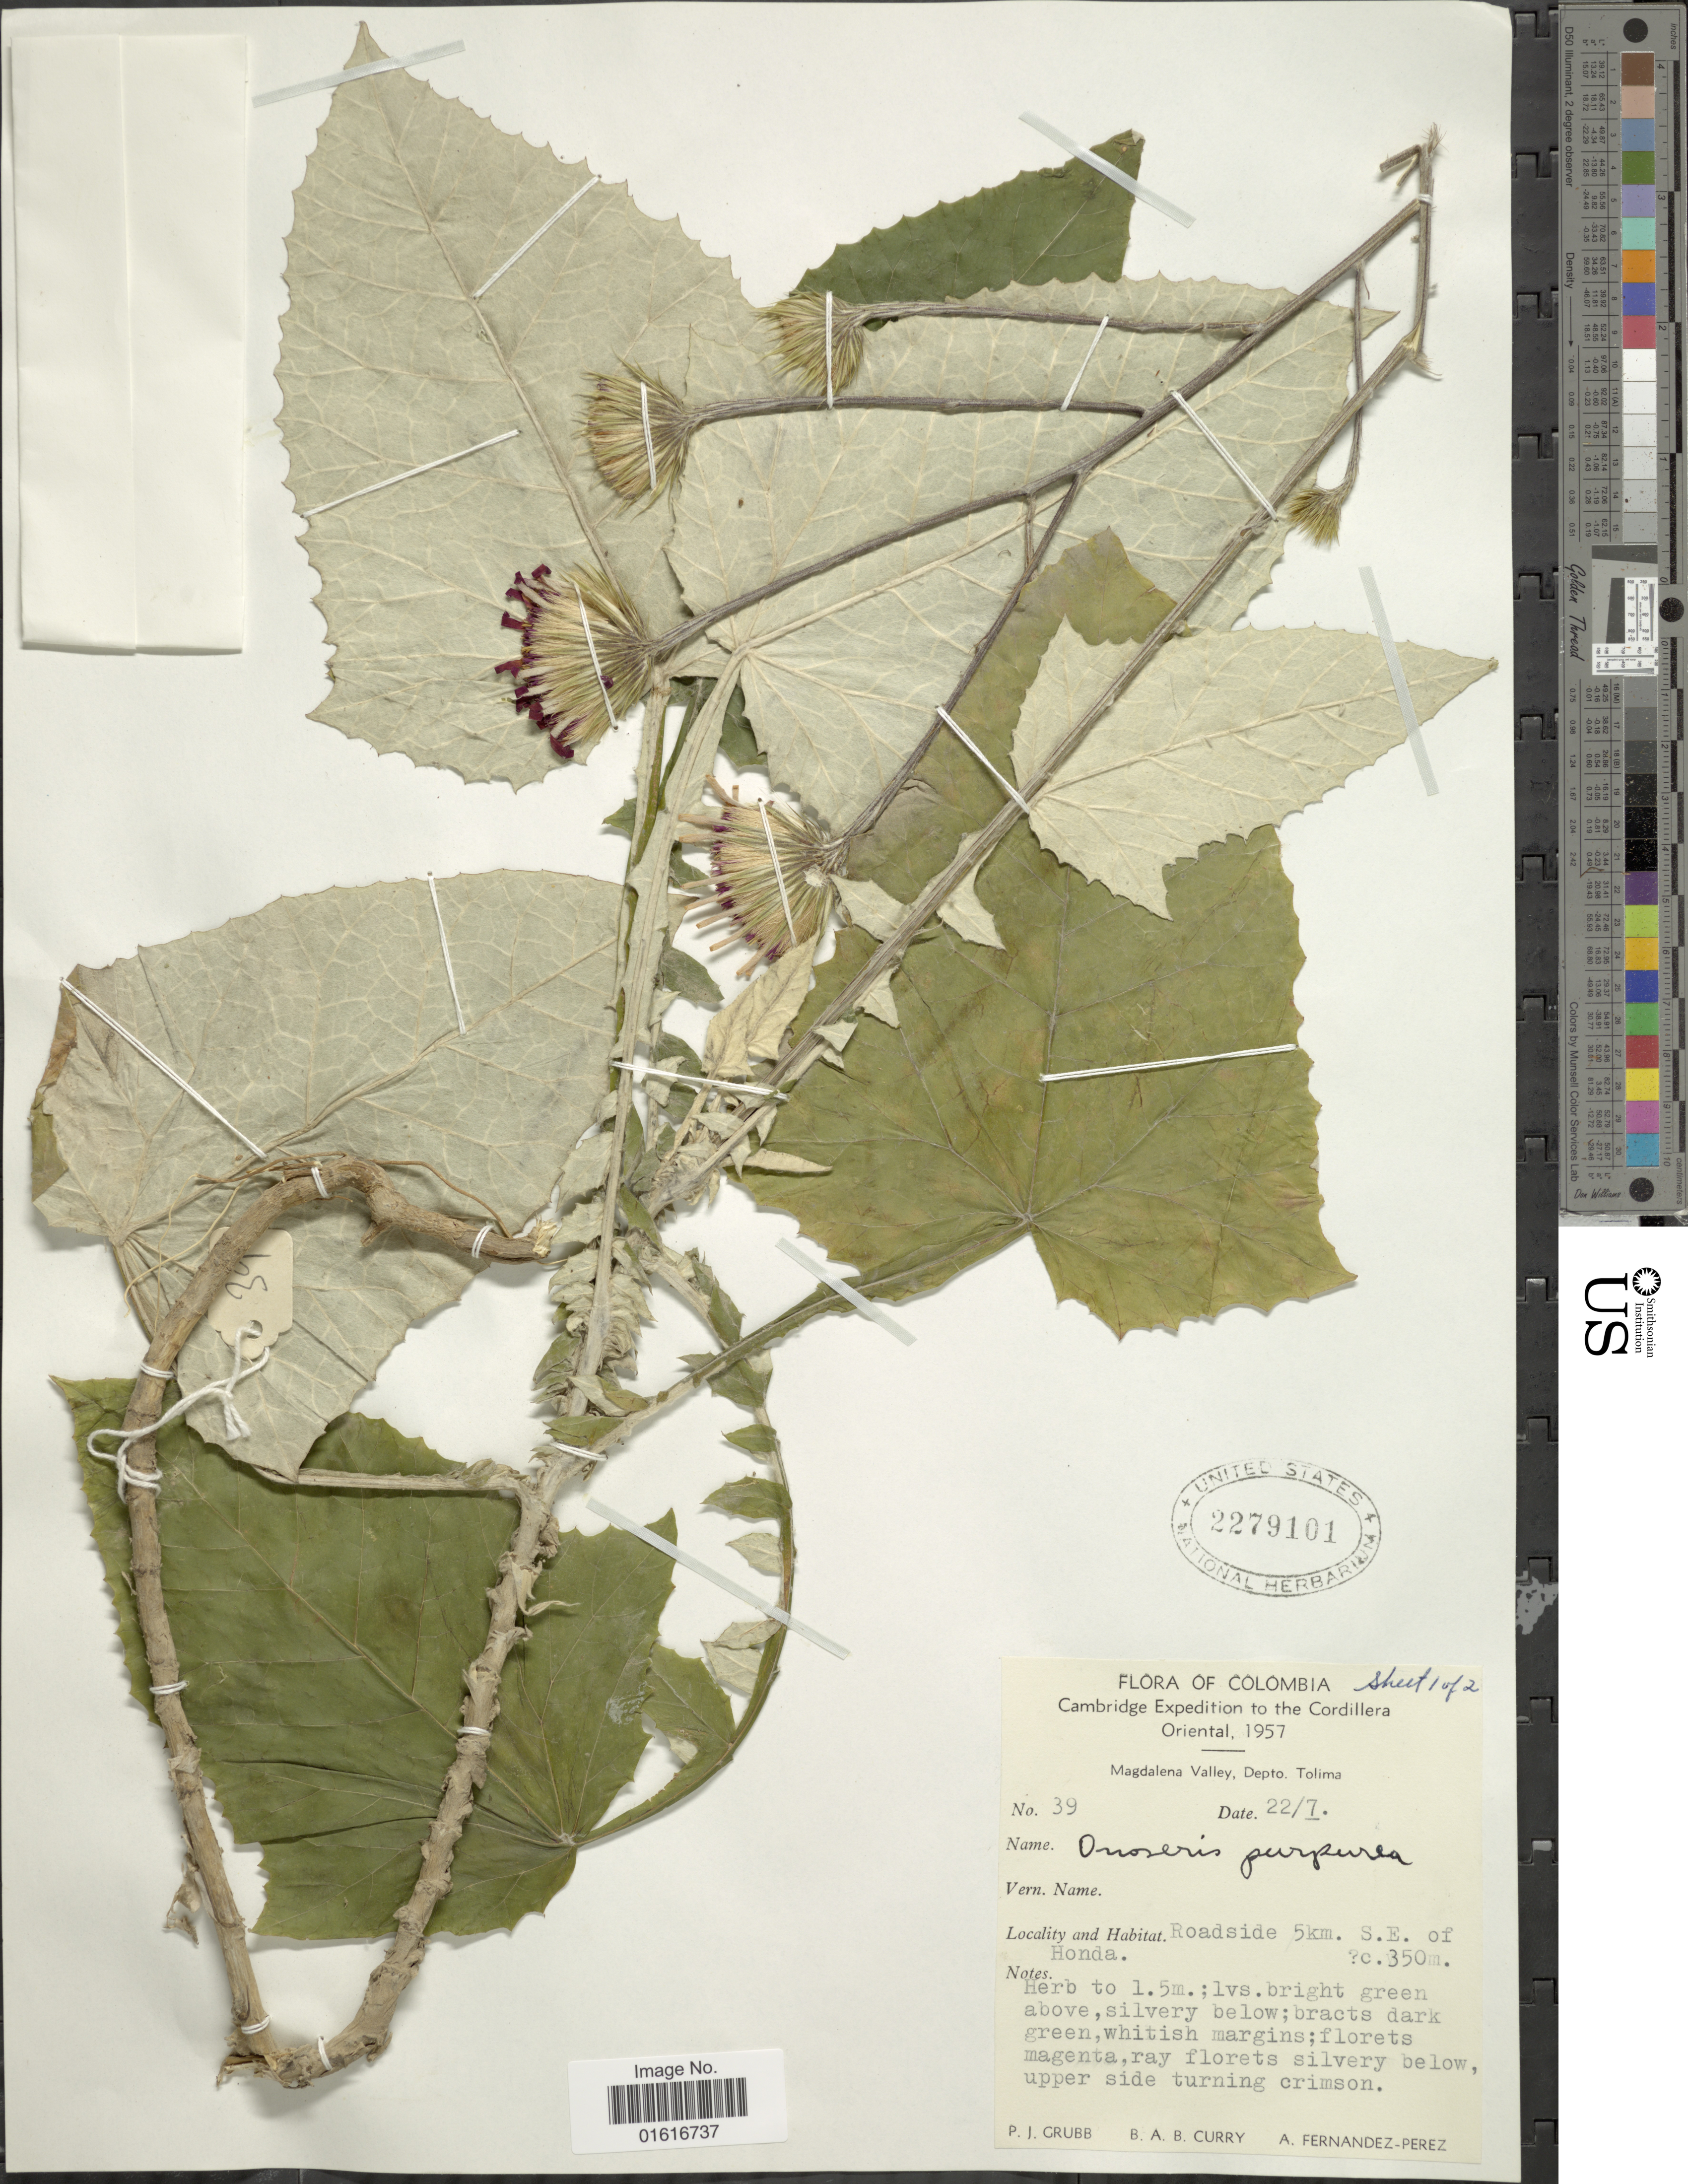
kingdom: Plantae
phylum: Tracheophyta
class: Magnoliopsida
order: Asterales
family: Asteraceae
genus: Onoseris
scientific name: Onoseris purpurea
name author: (L. f.) S.F. Blake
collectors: P. J. Grubb, B. Curry & A. Fernández-Pérez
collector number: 39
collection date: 1957-07-22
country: Colombia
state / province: Tolima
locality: Magdalena Valley, Depto. Tolima, roadside 5 km S.E. of Honda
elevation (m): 350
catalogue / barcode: US 2279101